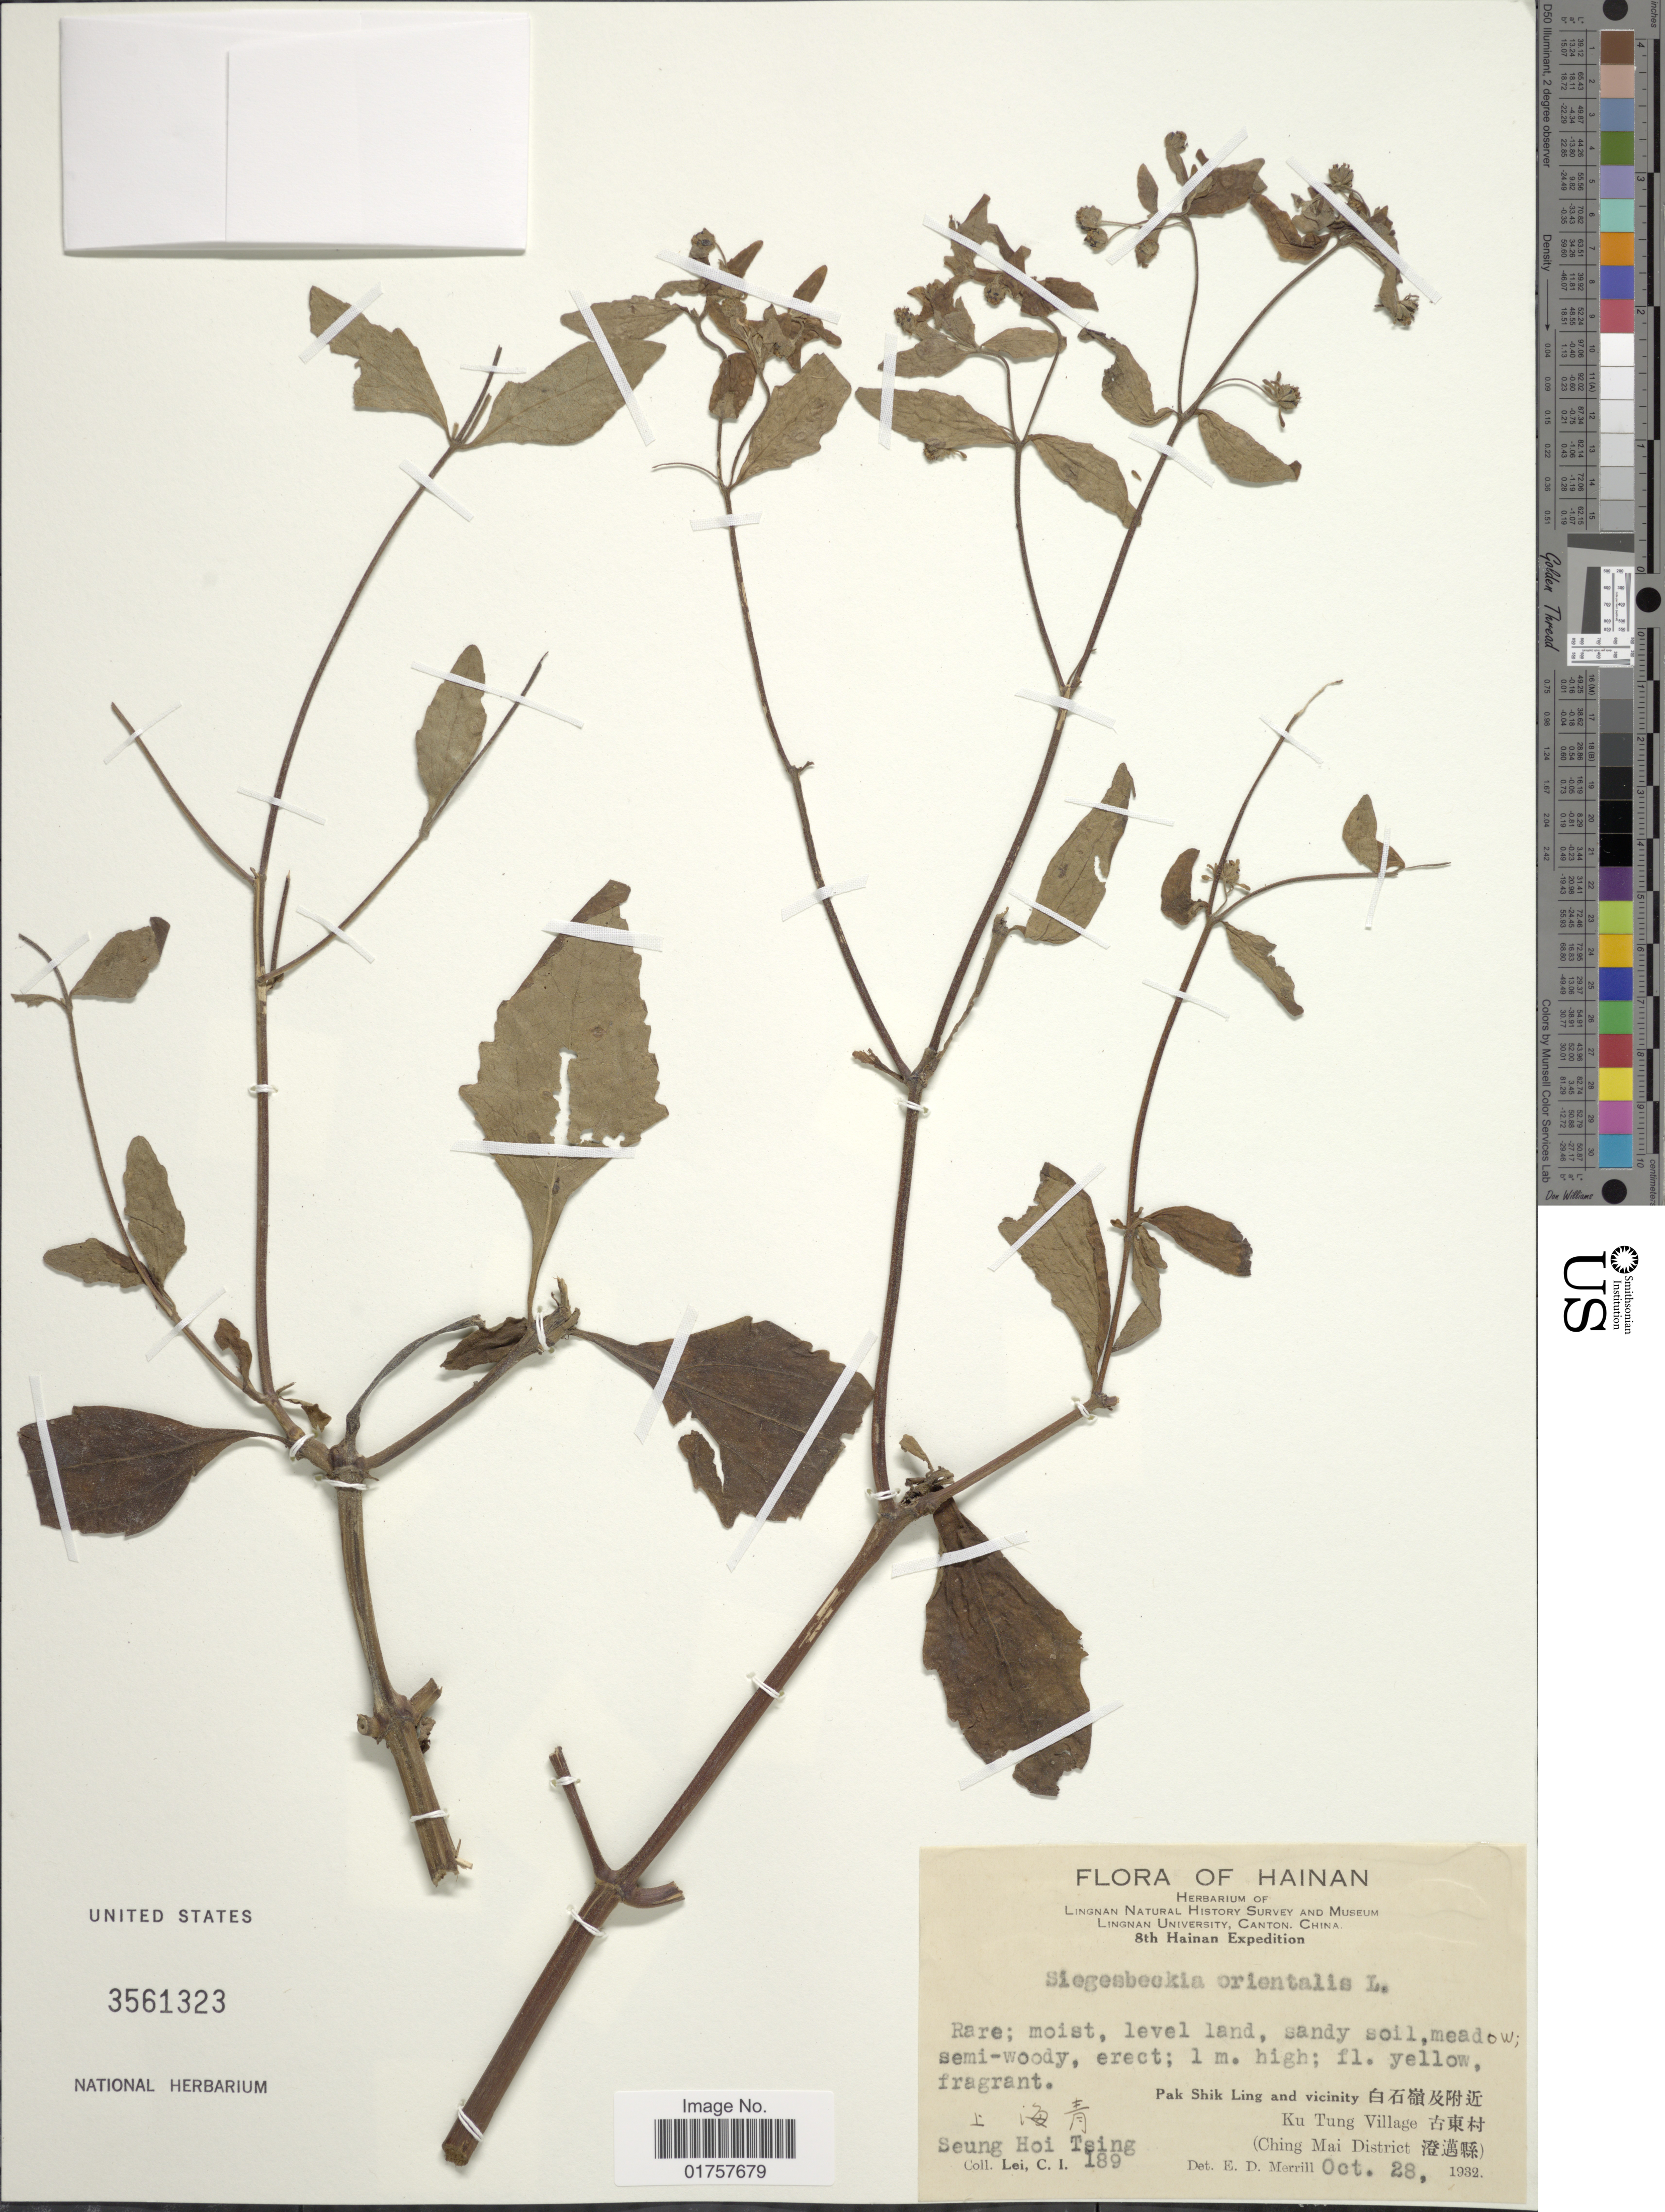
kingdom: Plantae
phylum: Tracheophyta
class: Magnoliopsida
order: Asterales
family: Asteraceae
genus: Sigesbeckia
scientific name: Sigesbeckia orientalis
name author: L.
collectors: C. I. Lei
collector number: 189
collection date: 1932-10-28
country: China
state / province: Hainan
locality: Pak Shik Ling and vicinity. Ku Tung Village (Ching Mai District). Seung Hoi Tsing [unsure placement]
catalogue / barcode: US 3561323